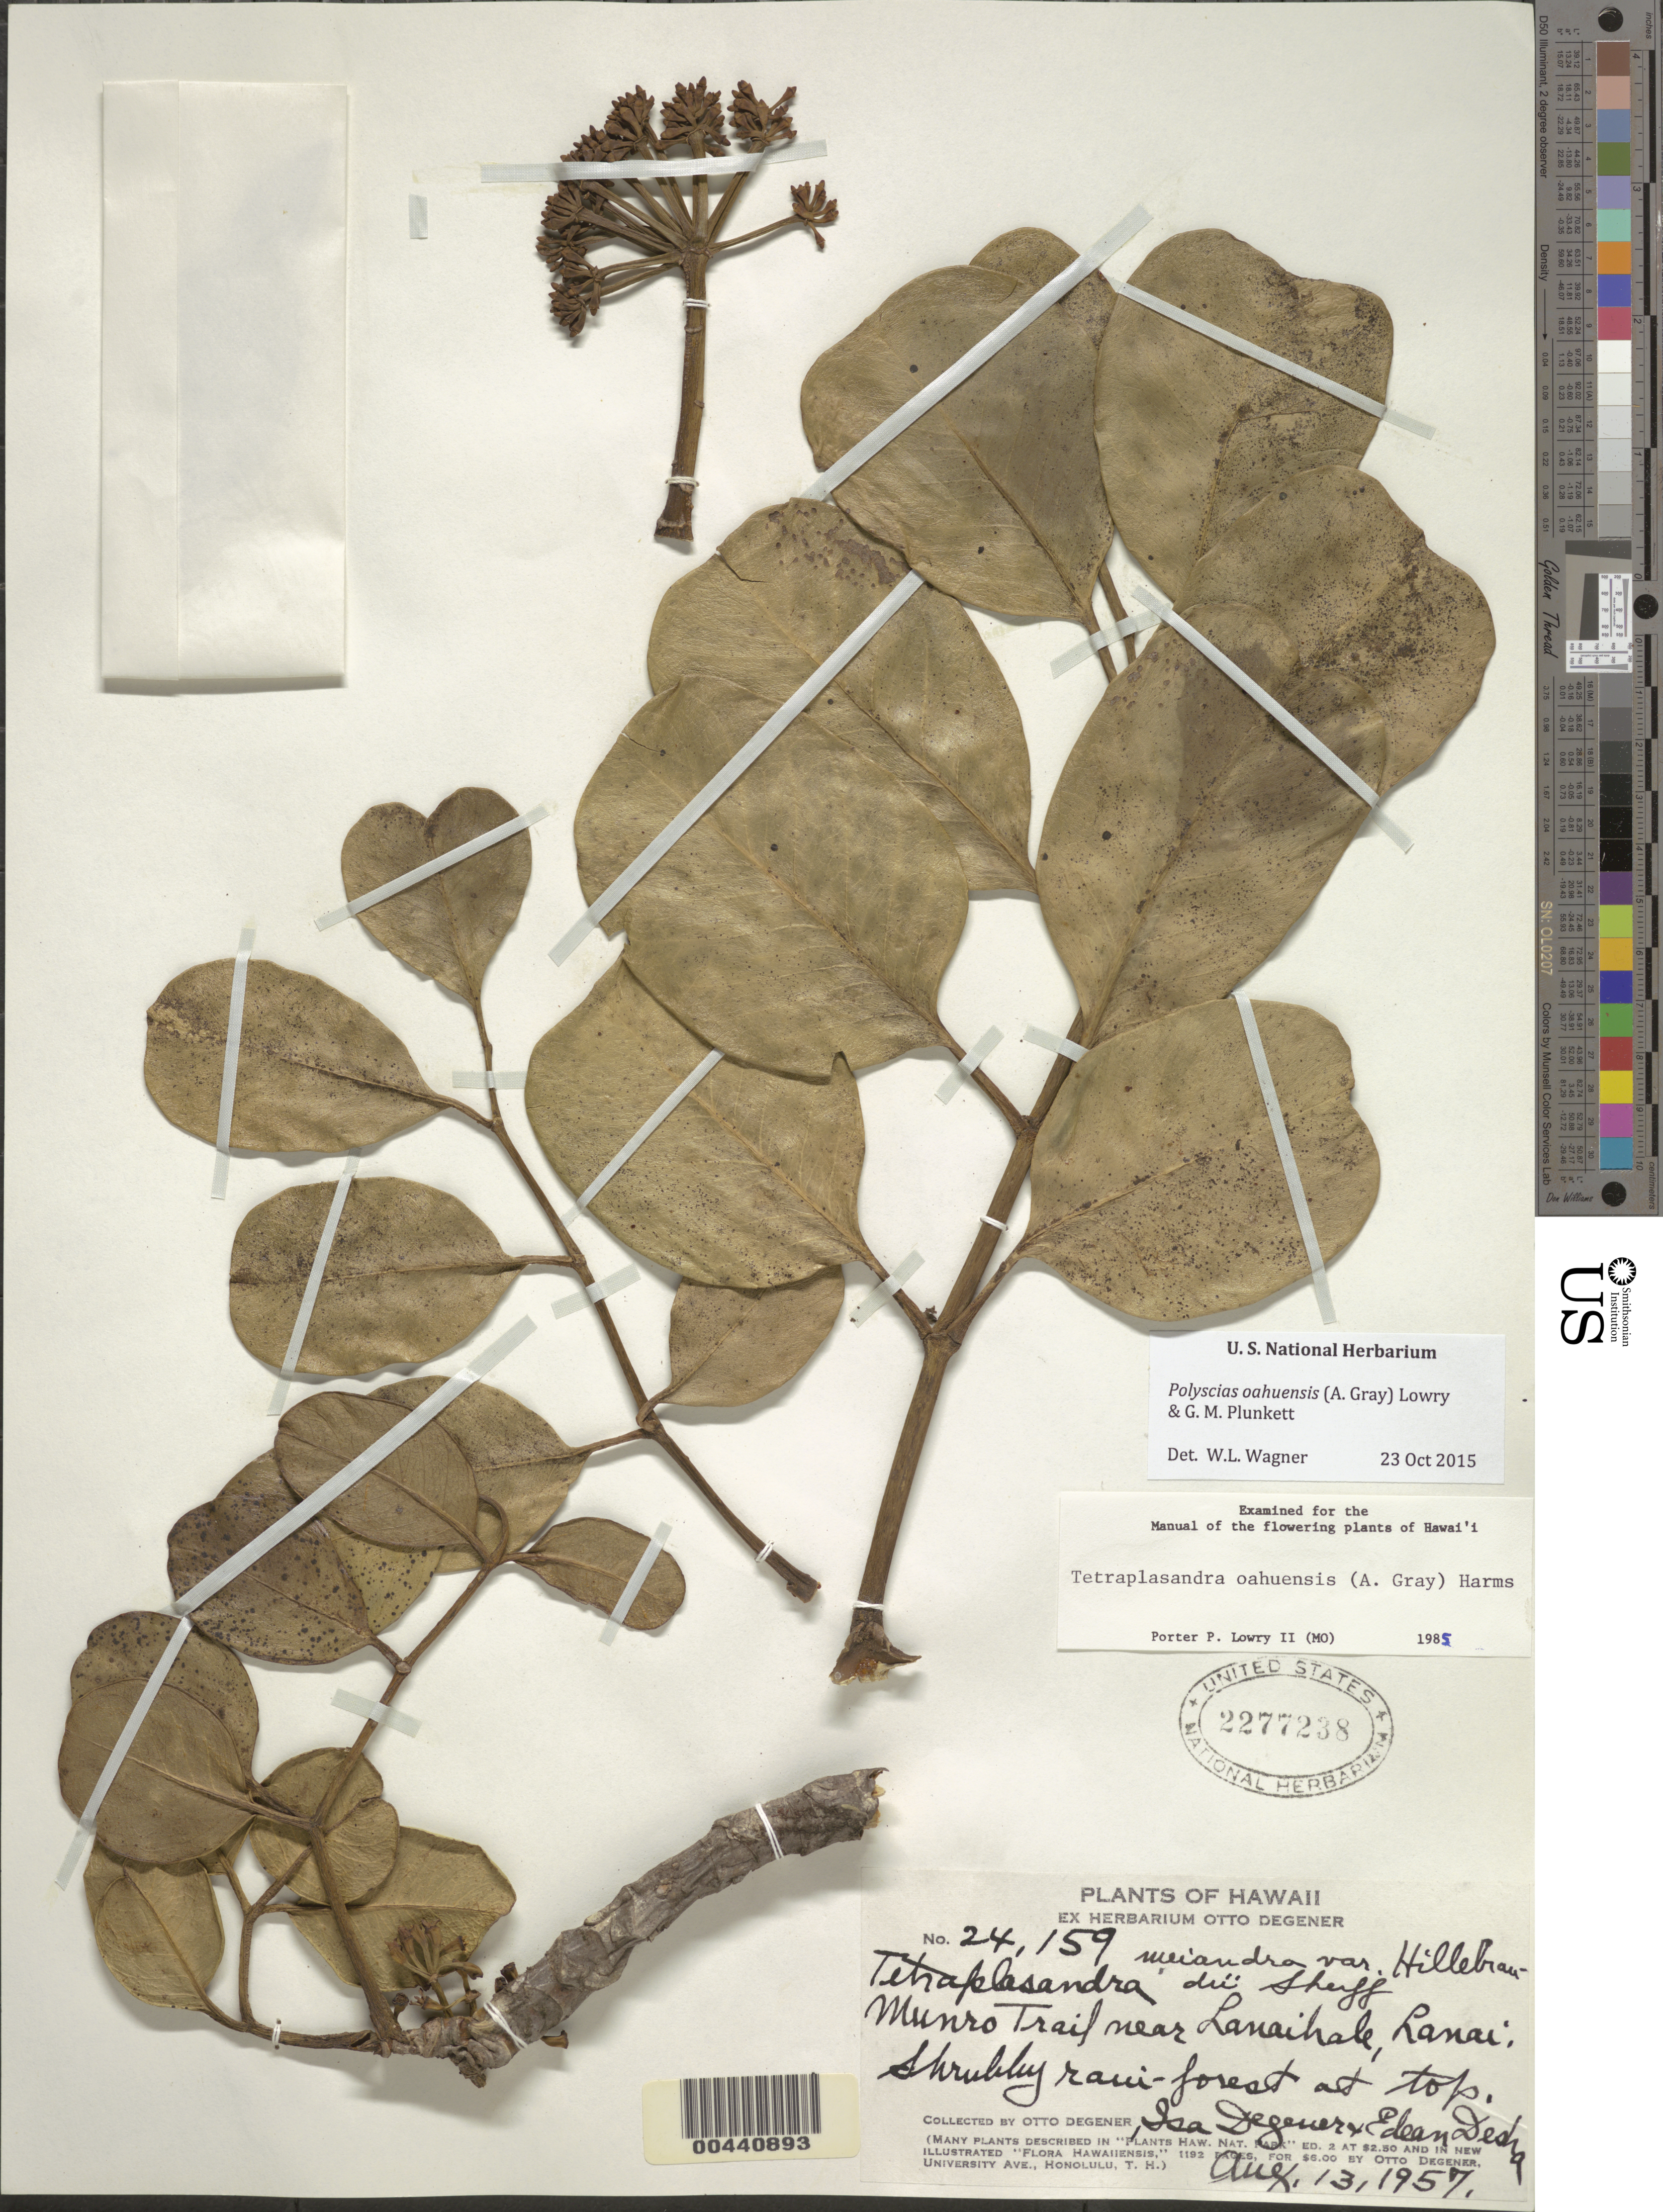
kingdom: Plantae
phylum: Tracheophyta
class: Magnoliopsida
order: Apiales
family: Araliaceae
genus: Polyscias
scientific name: Polyscias oahuensis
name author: (A. Gray) Lowry & G. M. Plunkett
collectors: O. Degener, I. Degener & E. Desha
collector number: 24159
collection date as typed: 13 Aug 1957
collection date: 1957-08-13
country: United States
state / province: Hawaii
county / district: Maui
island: Lana'i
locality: Munro Trail near Lanaihale, at top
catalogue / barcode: US 2277238